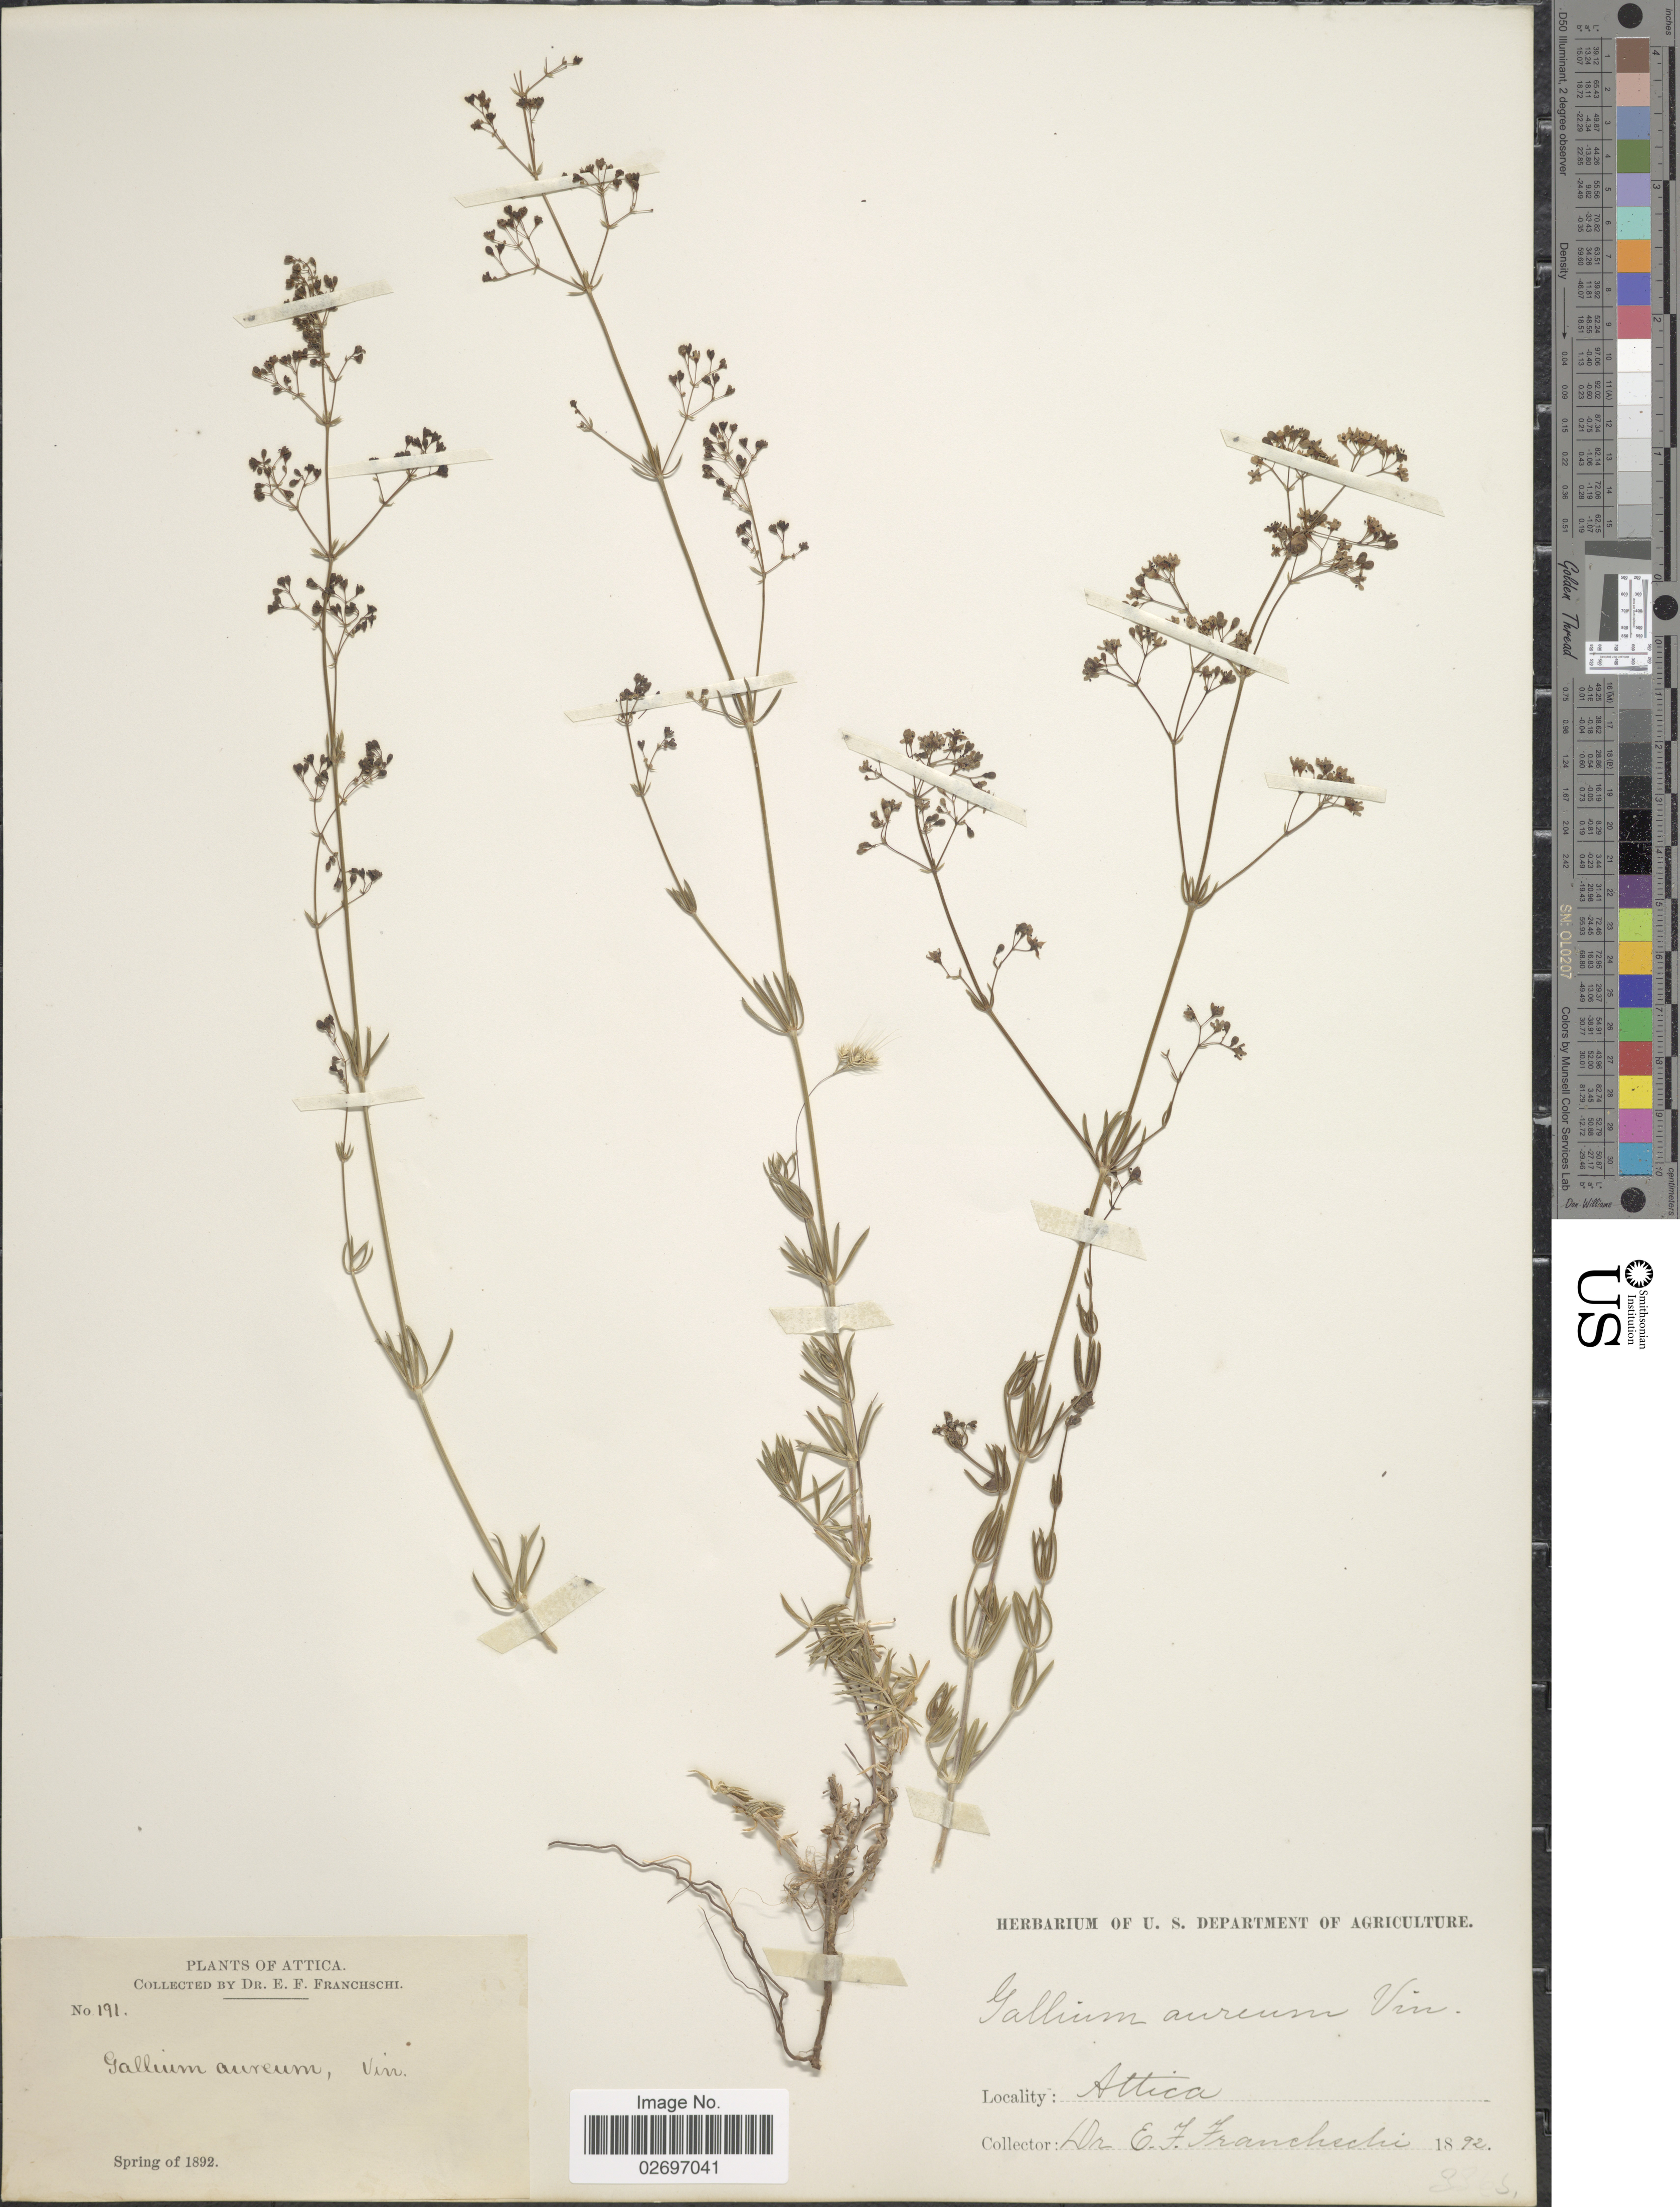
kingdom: Plantae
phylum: Tracheophyta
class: Magnoliopsida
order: Gentianales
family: Rubiaceae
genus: Galium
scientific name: Galium aureum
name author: Vis.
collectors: E. Franchschi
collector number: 191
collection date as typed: Spring 1892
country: Greece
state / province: Attica